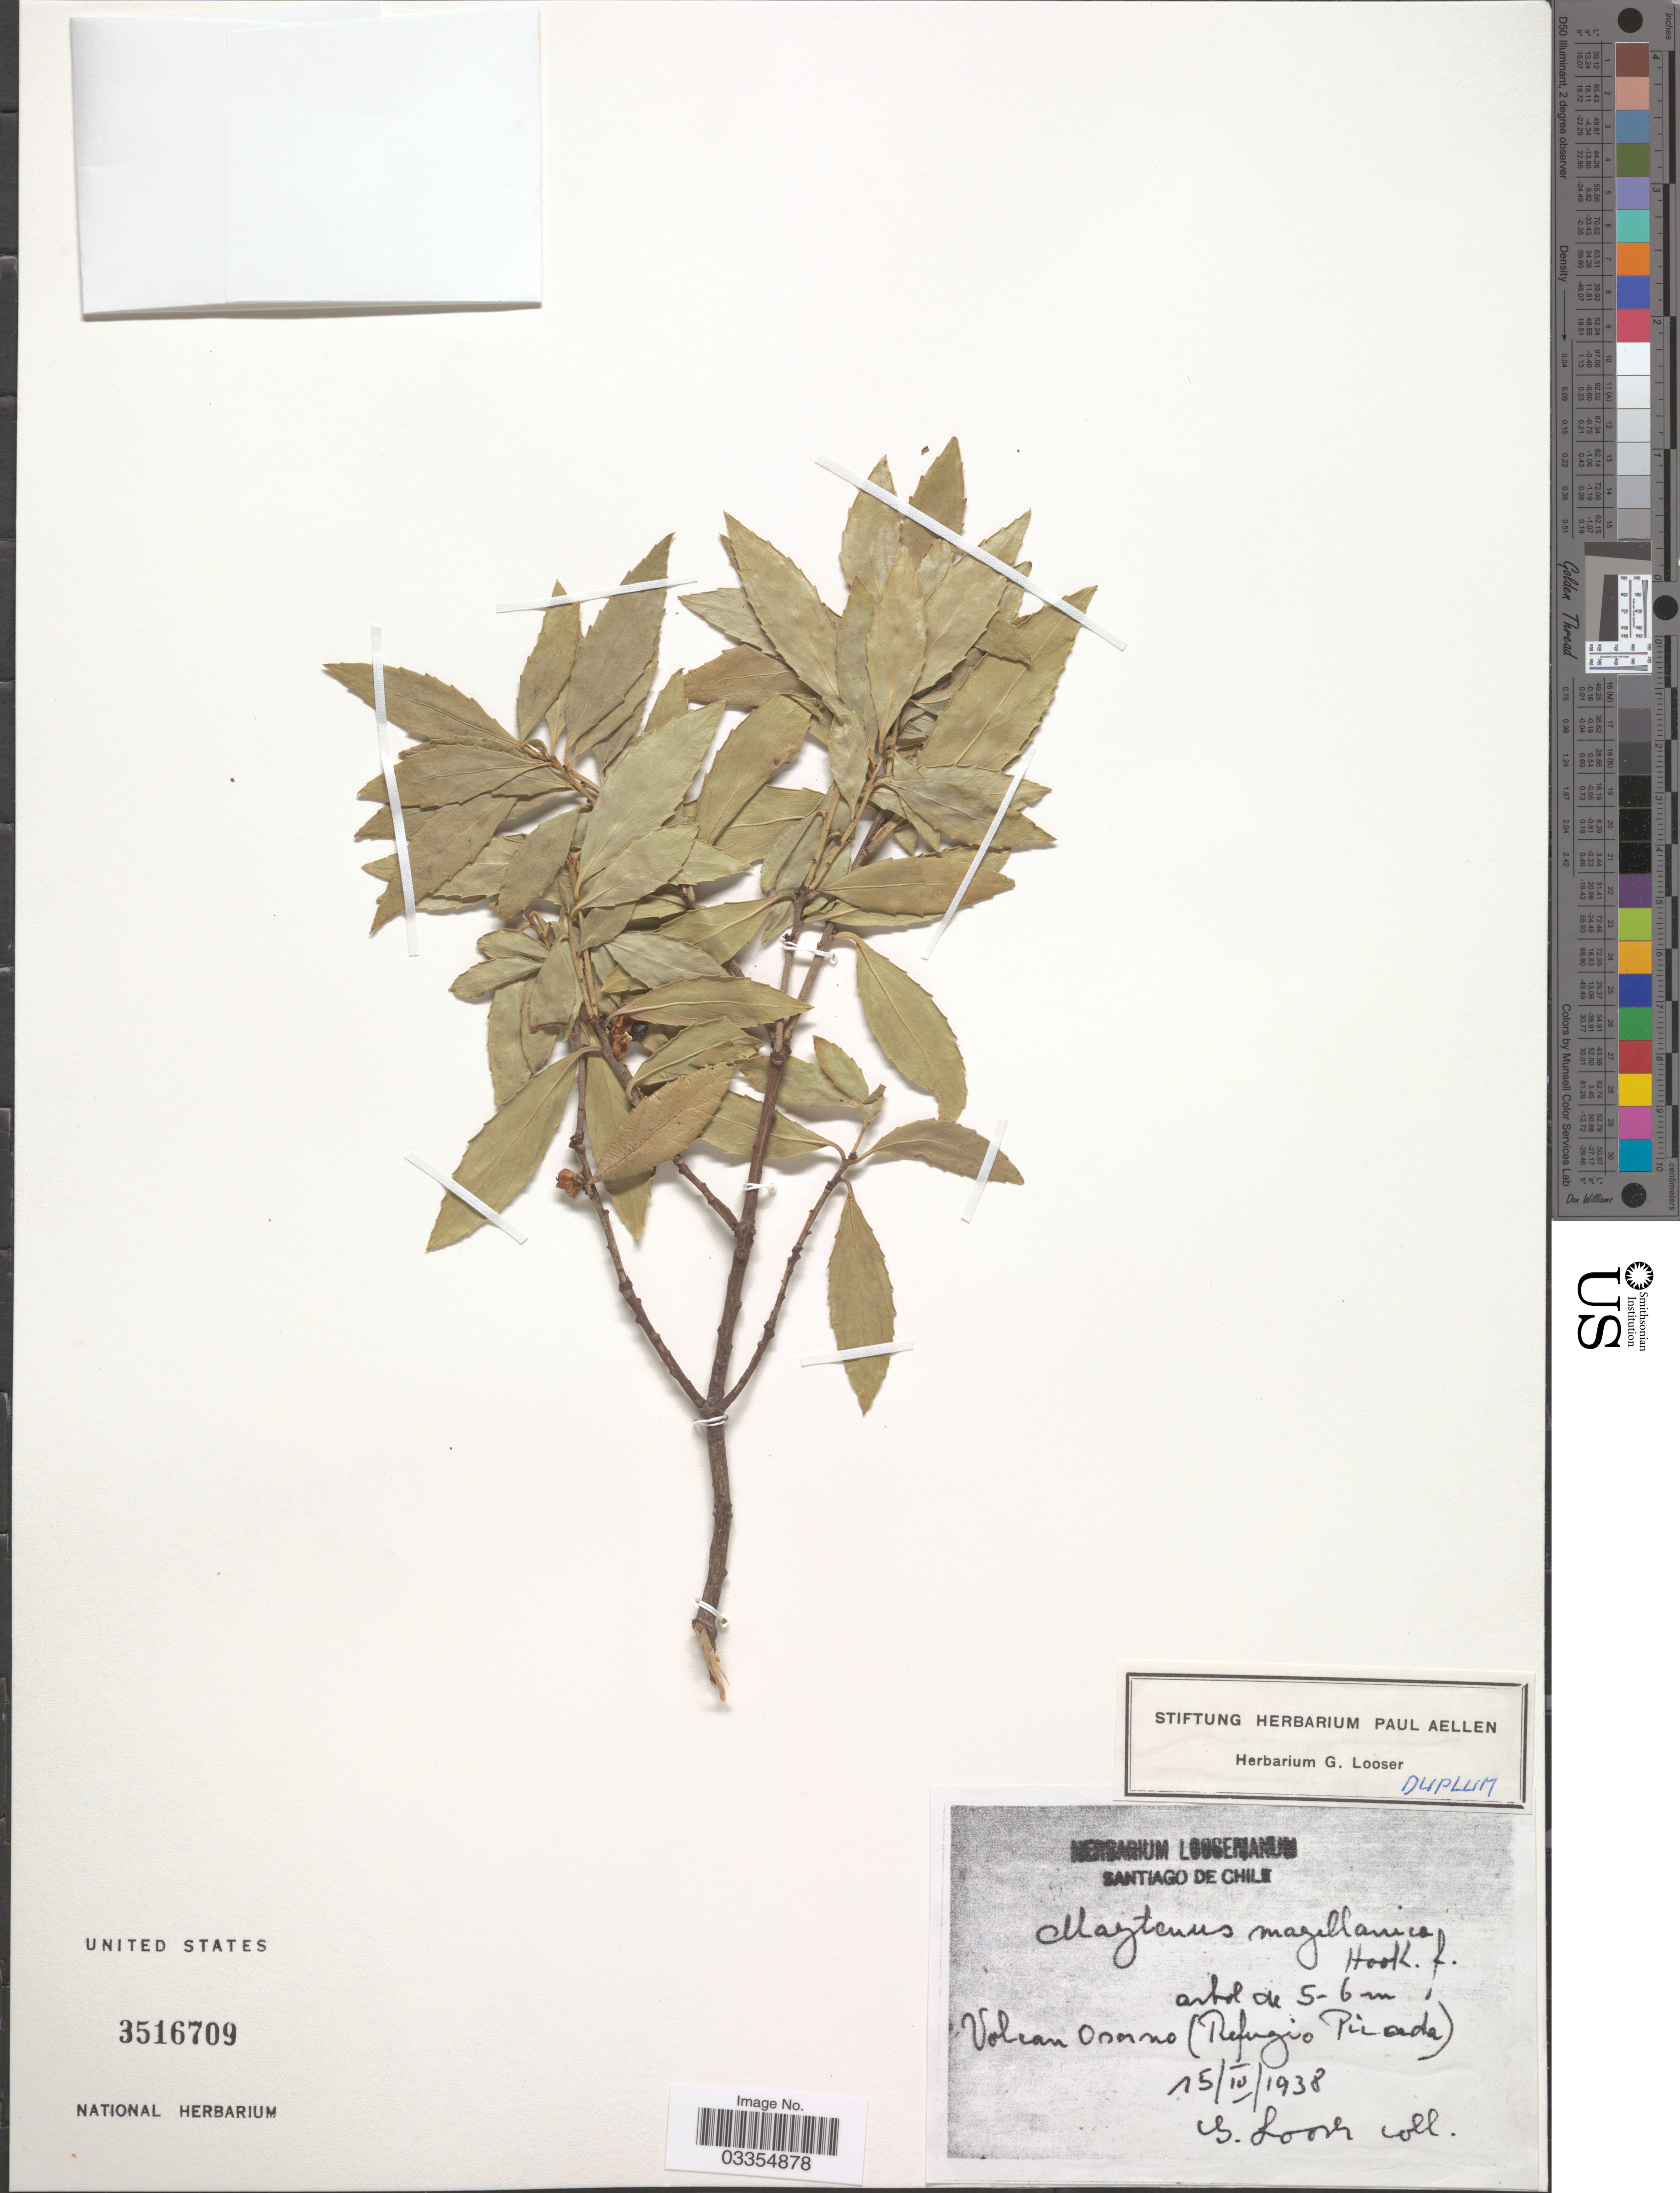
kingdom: Plantae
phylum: Tracheophyta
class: Magnoliopsida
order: Celastrales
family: Celastraceae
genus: Maytenus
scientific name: Maytenus magellanica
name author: (Lam.) Hook. f.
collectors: G. Looser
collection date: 1938-04-15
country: Chile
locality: Volcan Osorno (Refugio Picada).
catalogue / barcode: US 3516709